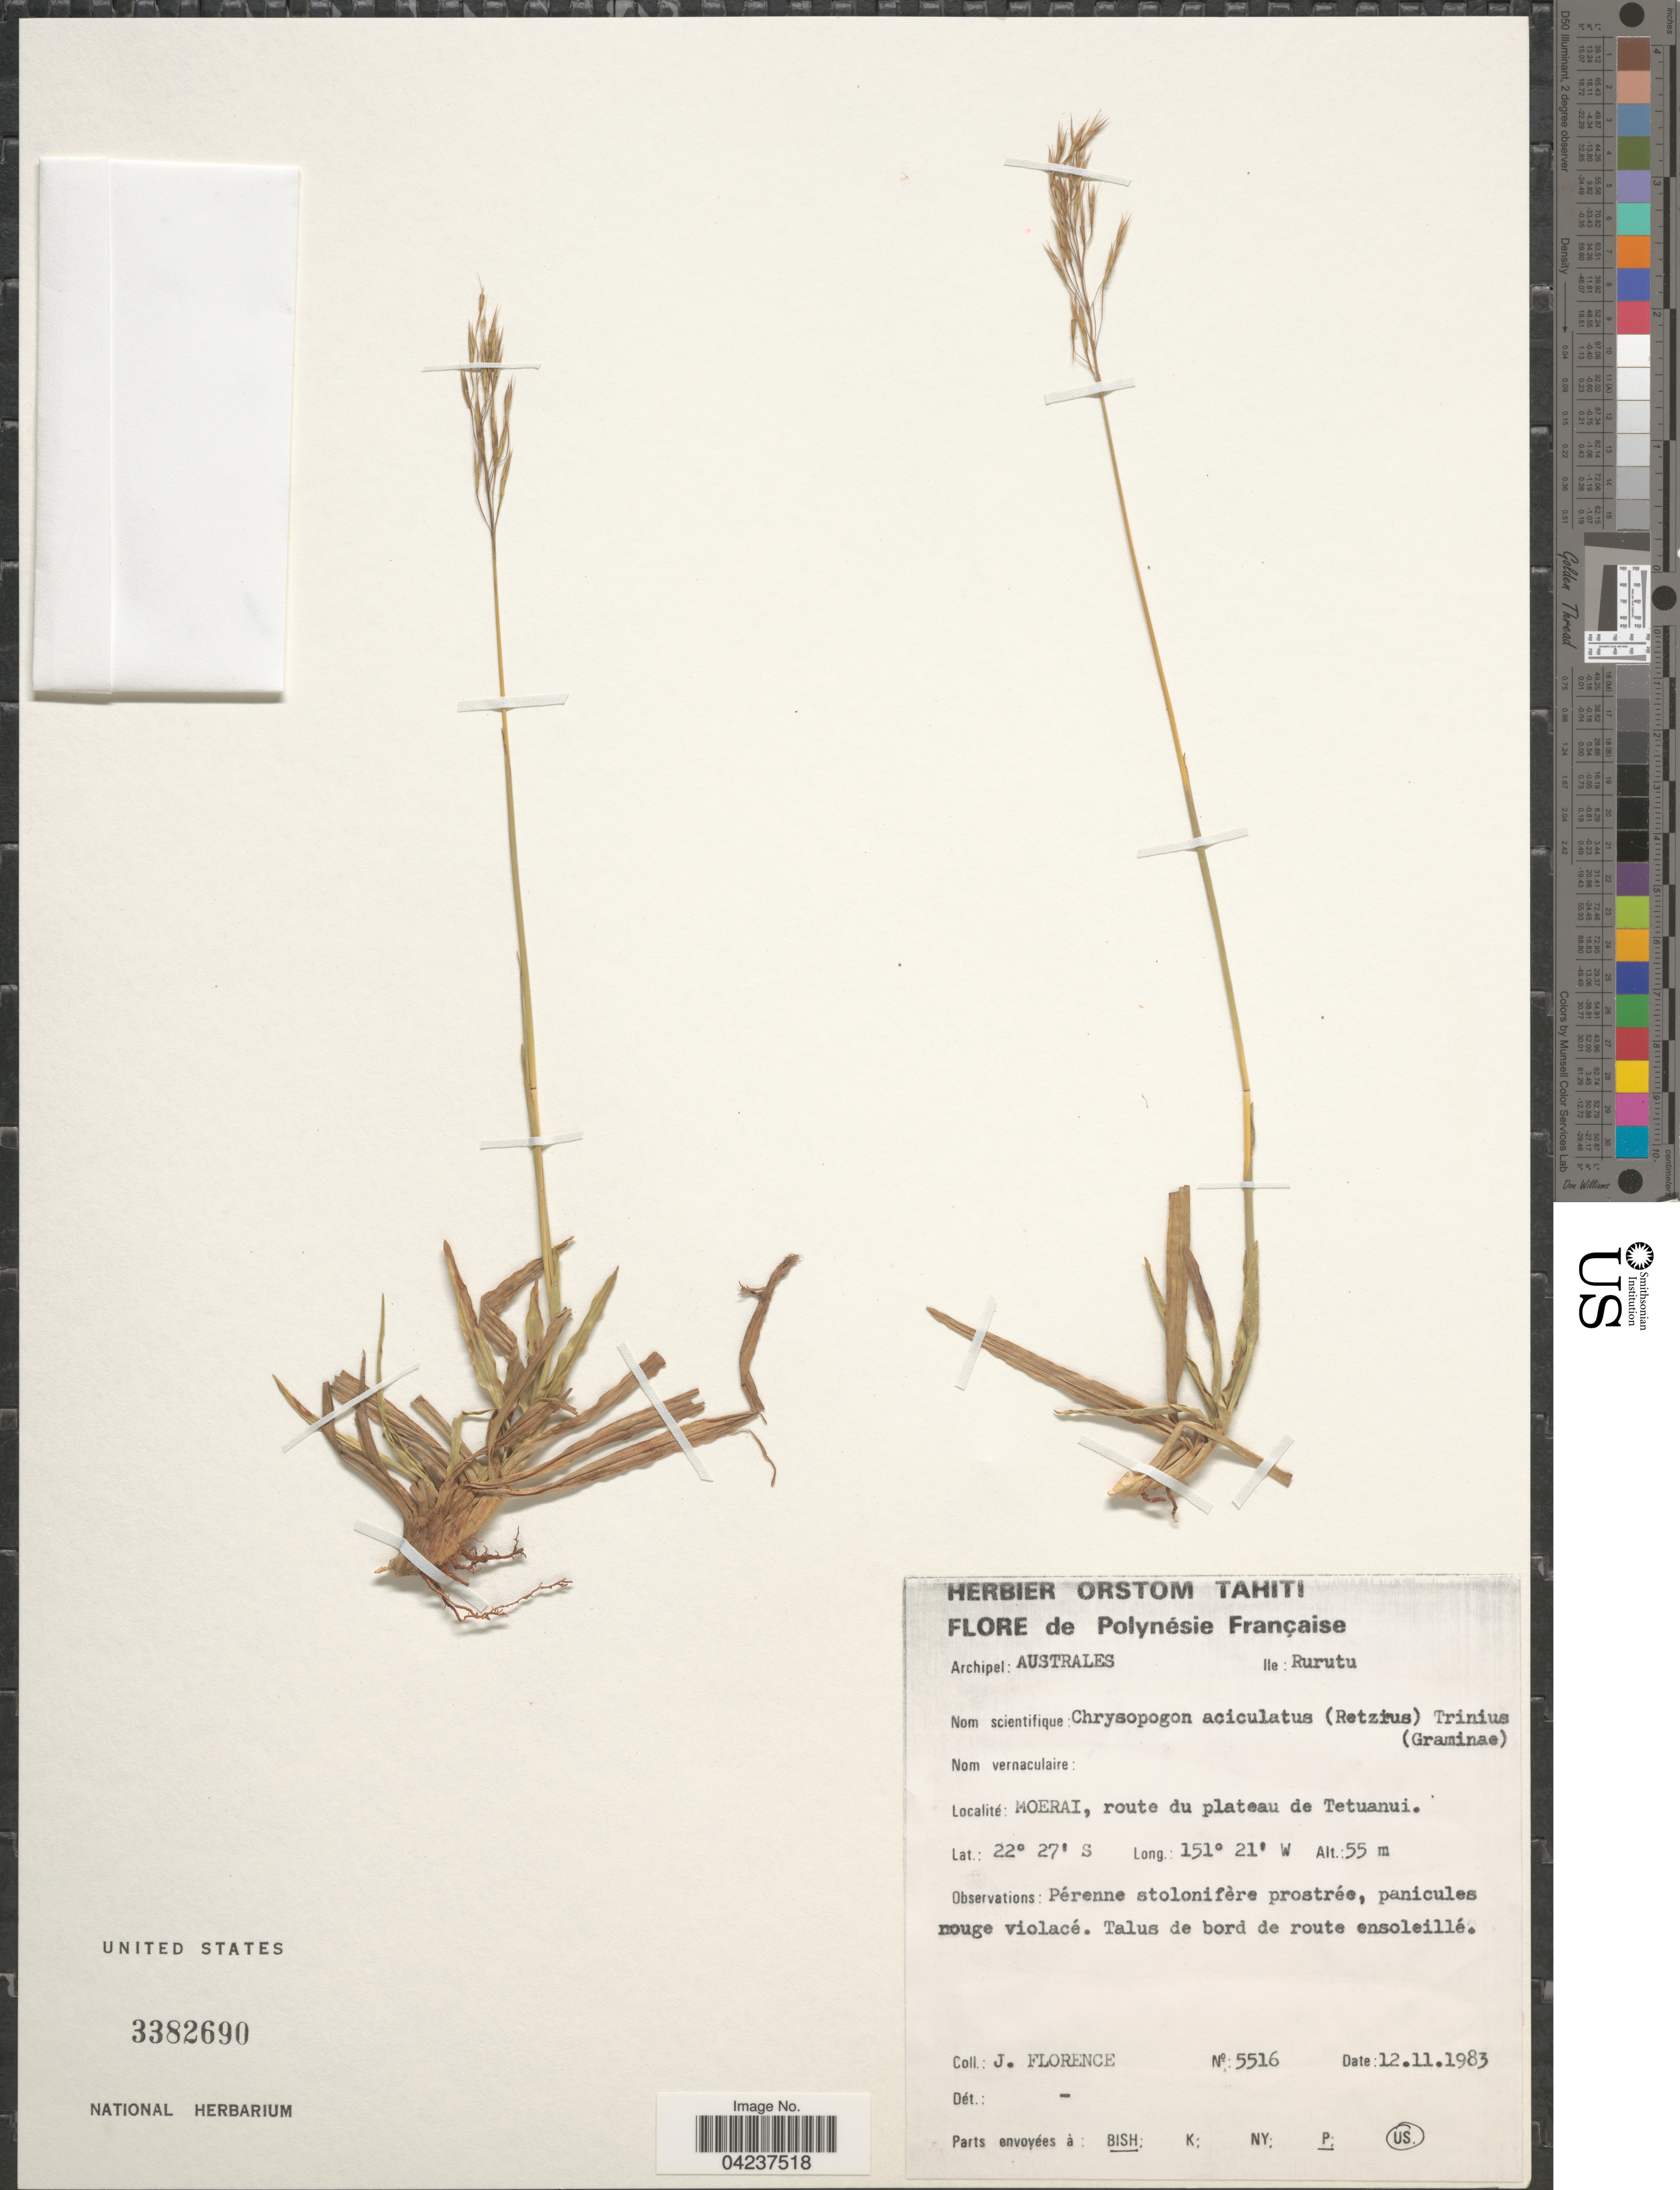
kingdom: Plantae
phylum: Tracheophyta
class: Liliopsida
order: Poales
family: Poaceae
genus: Chrysopogon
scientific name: Chrysopogon aciculatus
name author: (Retz.) Trin.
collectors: J. Florence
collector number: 5516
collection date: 1983-11-12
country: French Polynesia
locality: Polynésie Française. Archipel: Australes. Ile: Rurutu. Moerai, route du plateau de Tetuanui.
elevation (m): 55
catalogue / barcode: US 3382690